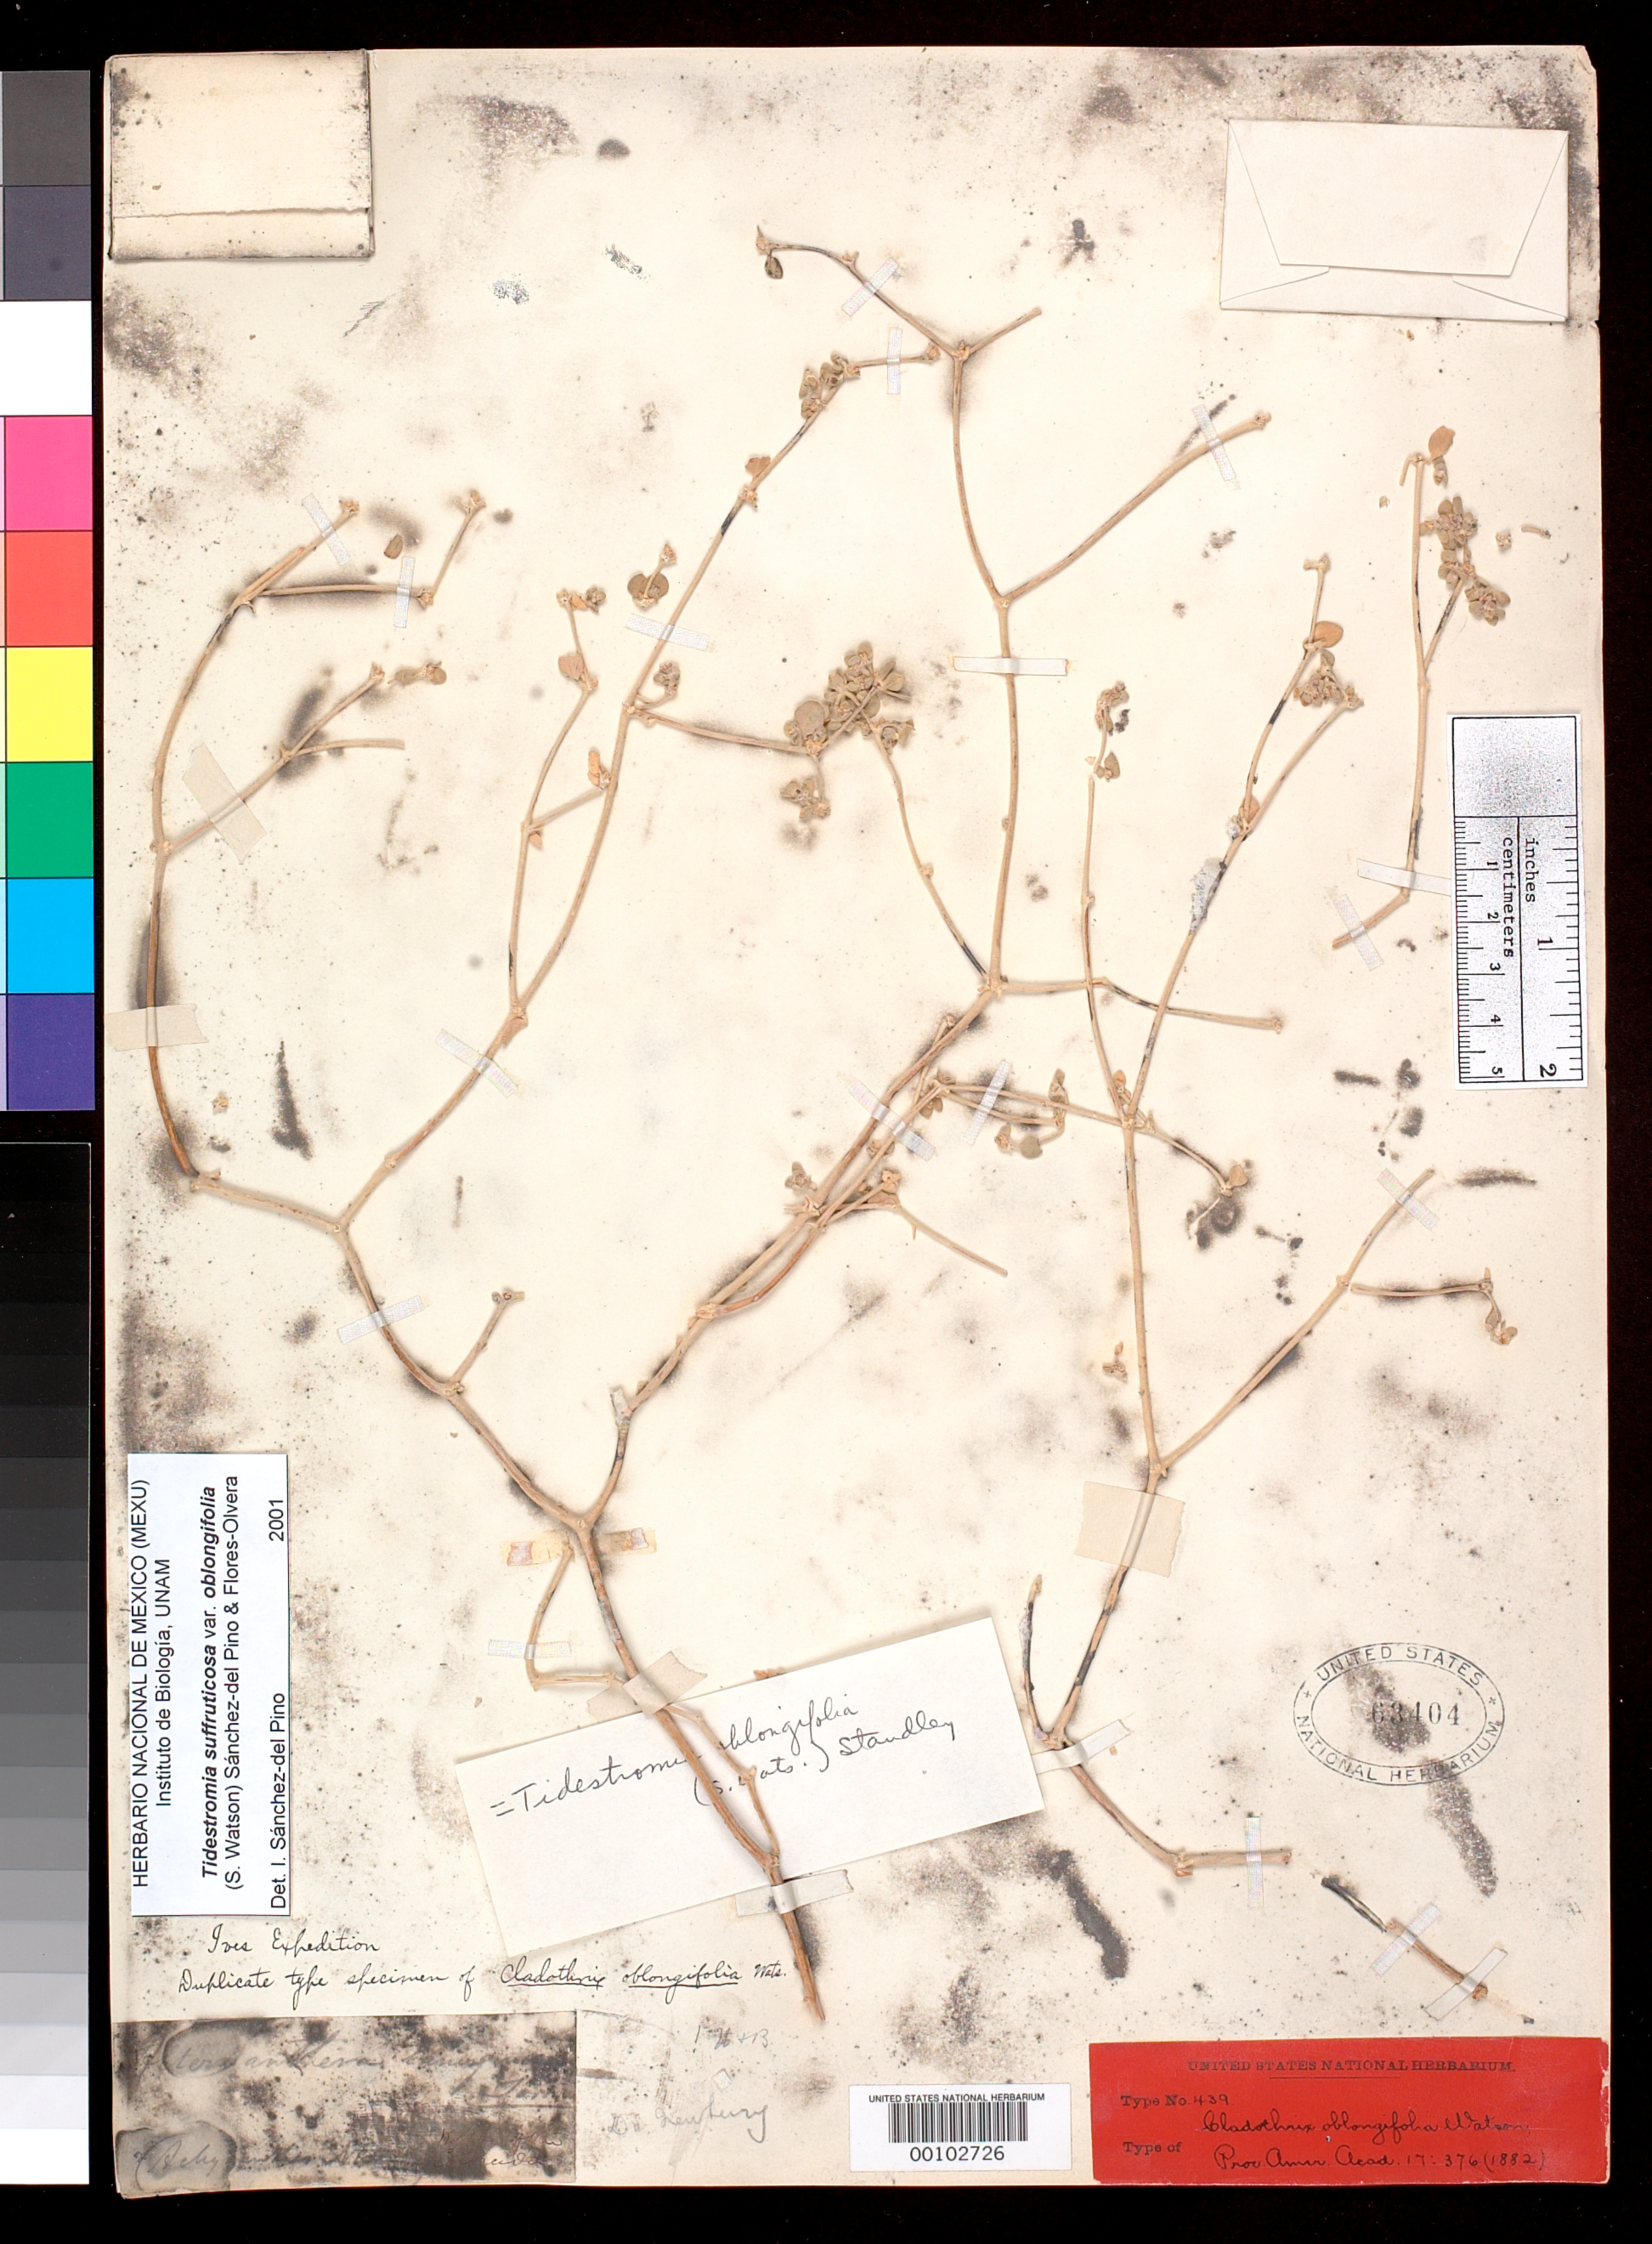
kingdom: Plantae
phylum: Tracheophyta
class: Magnoliopsida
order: Caryophyllales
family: Amaranthaceae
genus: Cladothrix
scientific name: Cladothrix oblongifolia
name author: S. Watson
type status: Isotype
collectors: D. Newberry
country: United States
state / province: California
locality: Colorado River.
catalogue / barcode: US 63404